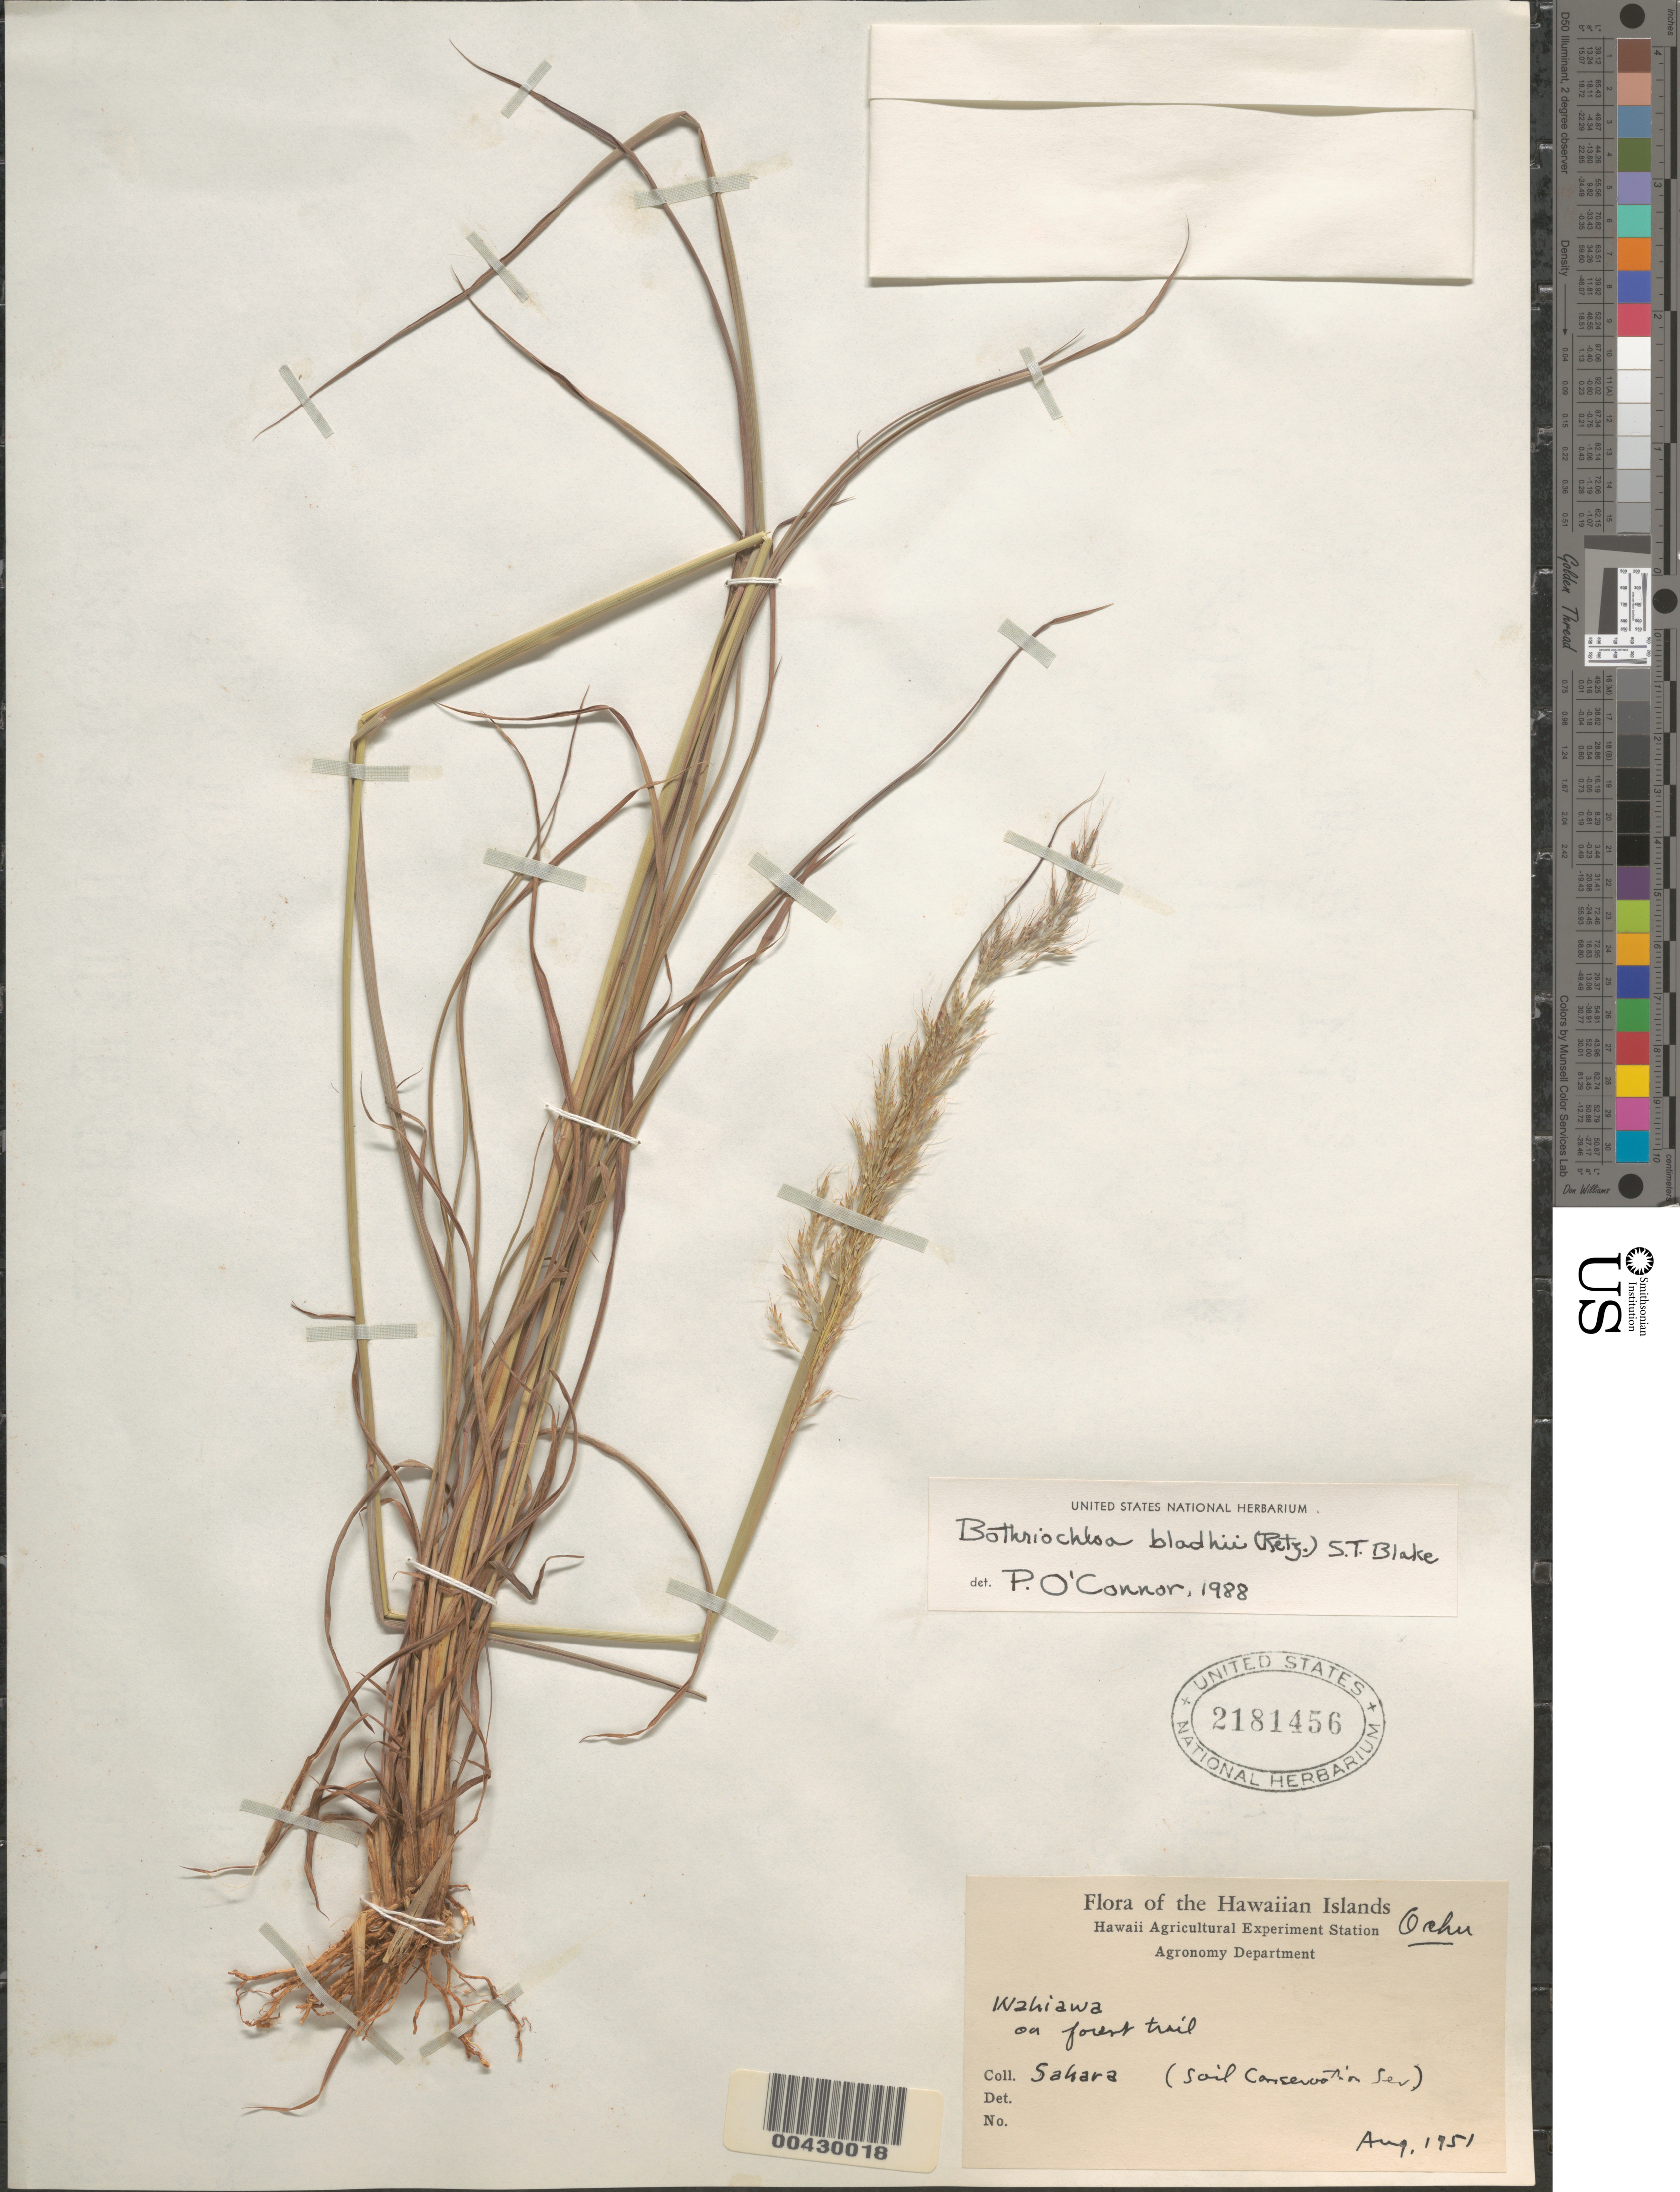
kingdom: Plantae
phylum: Tracheophyta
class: Liliopsida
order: Poales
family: Poaceae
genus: Capillipedium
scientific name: Capillipedium spicigerum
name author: S.T. Blake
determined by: Faccenda, K.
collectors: -. Sahara & Soil Conservation Service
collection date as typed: Aug 1951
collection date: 1951-08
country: United States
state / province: Hawaii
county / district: Honolulu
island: Oahu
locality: Wahiawa on forest trail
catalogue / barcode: US 2181456